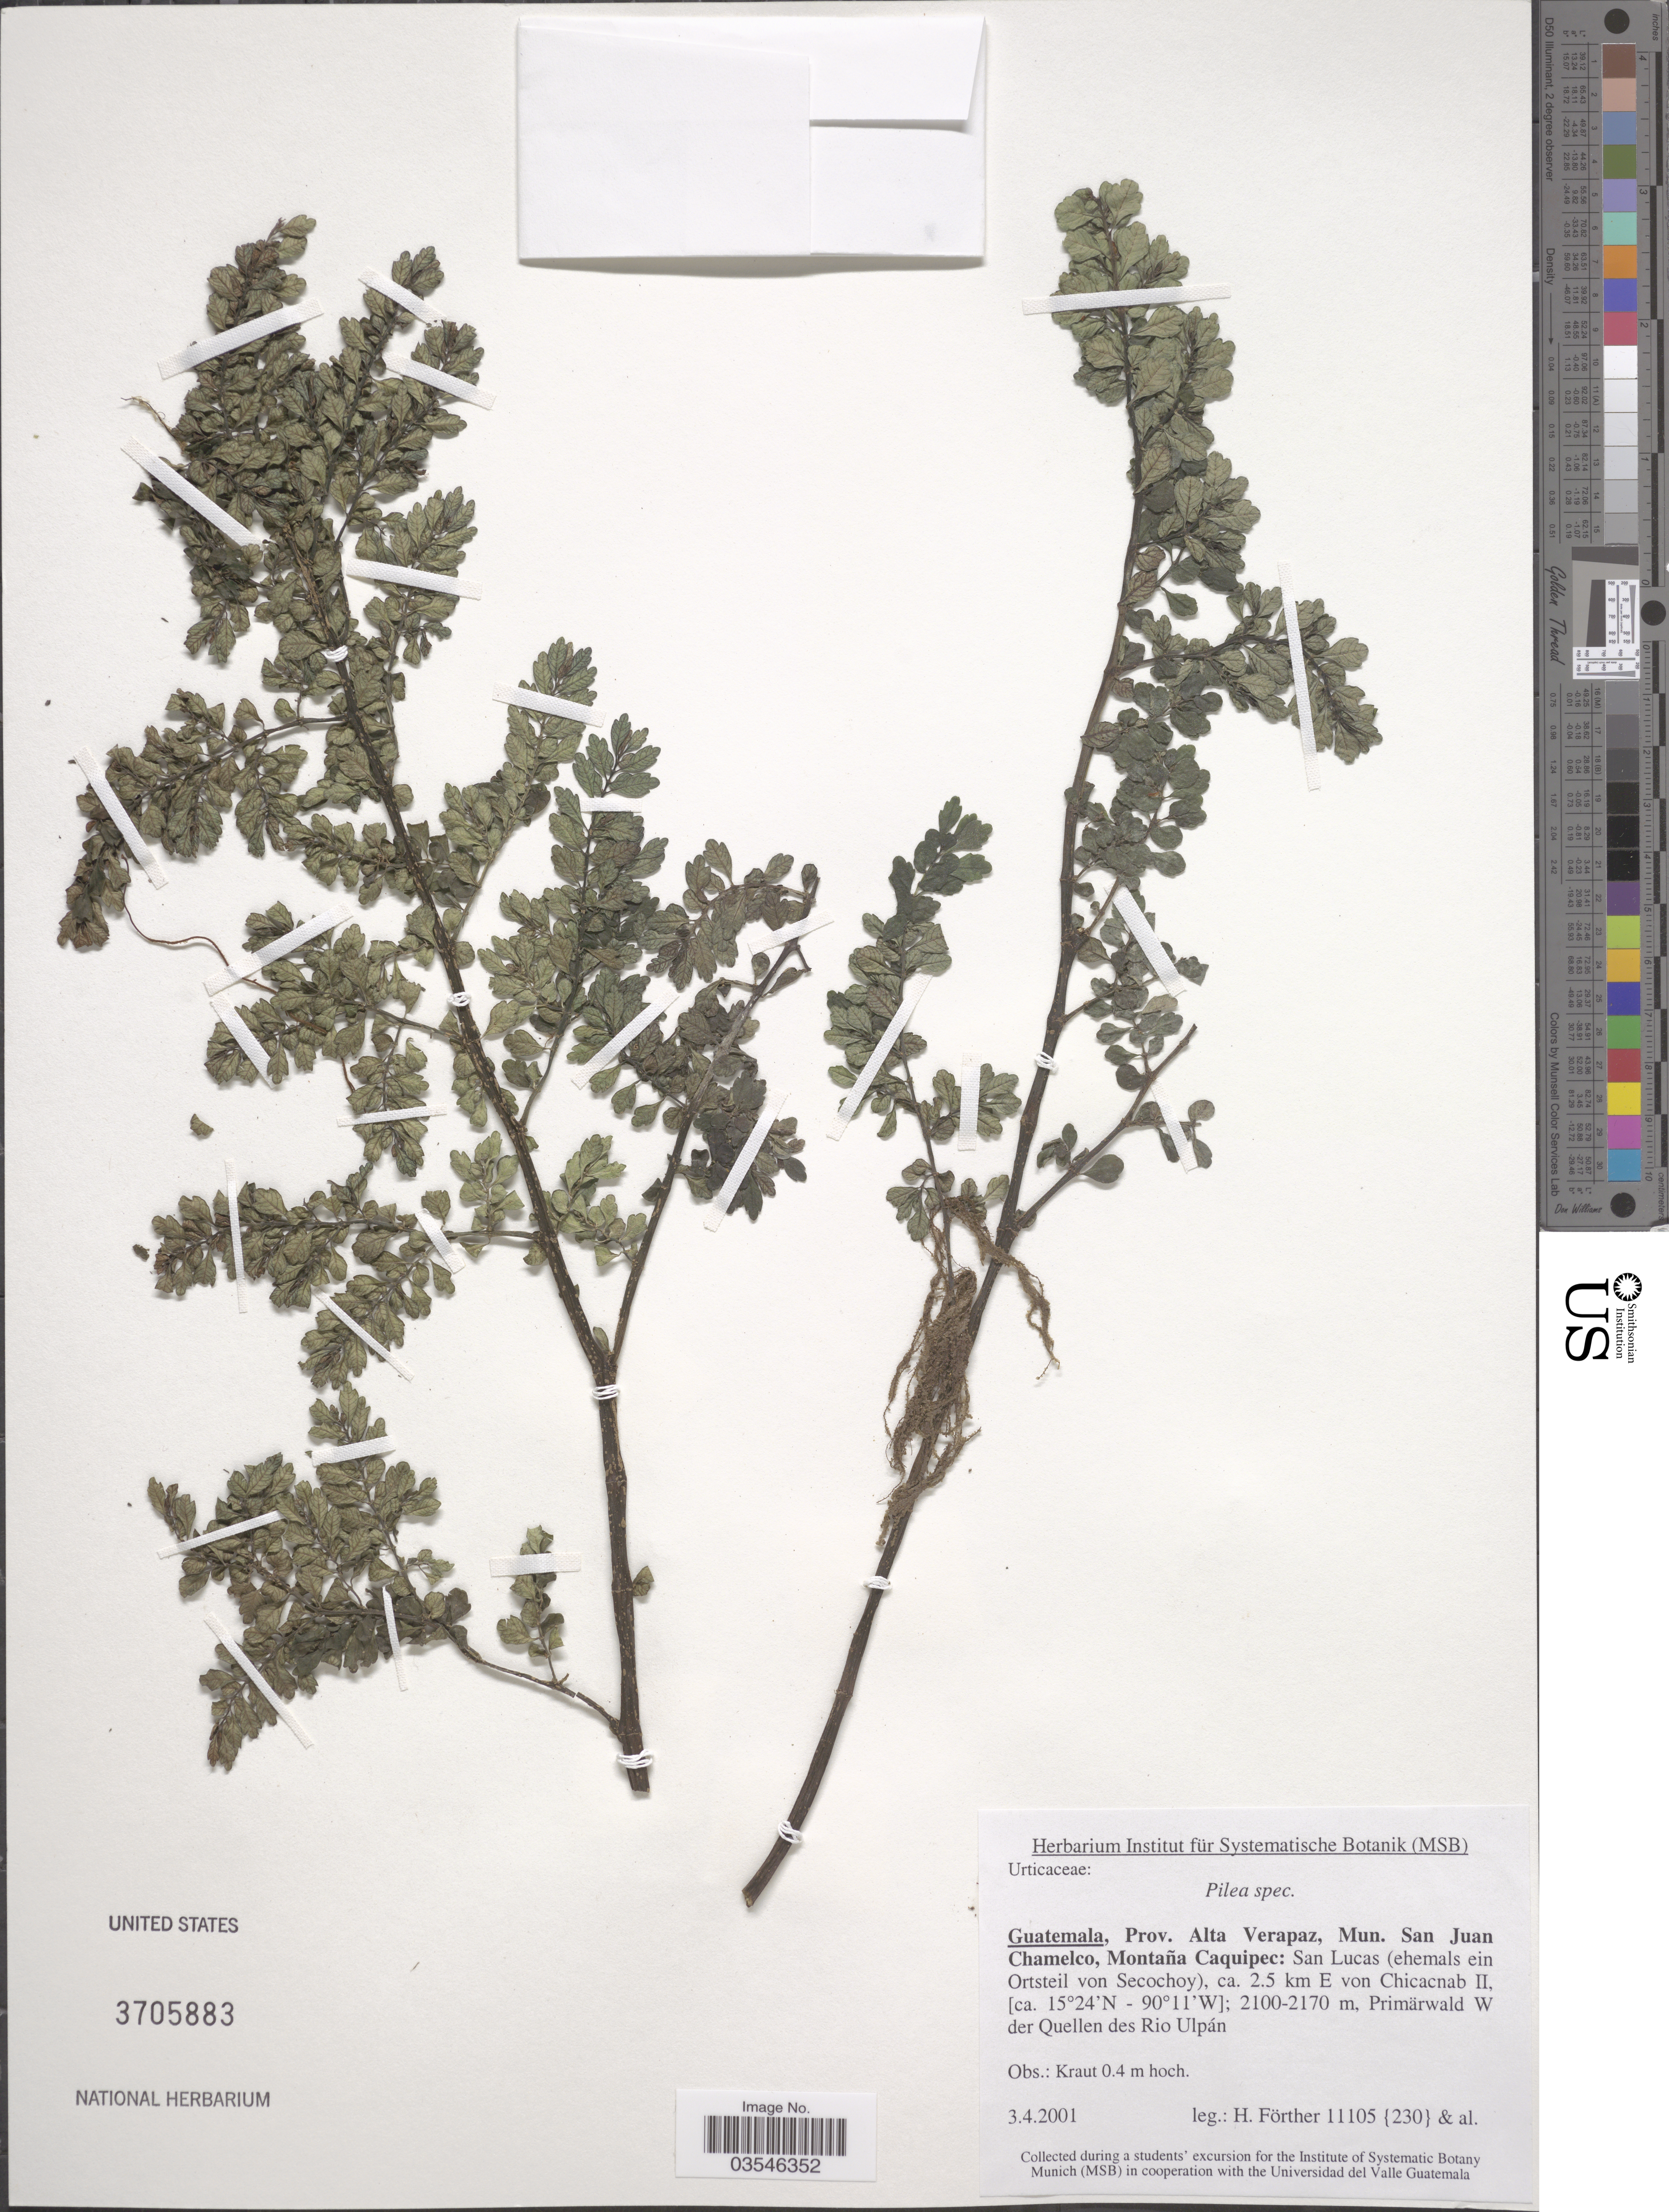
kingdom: Plantae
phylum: Tracheophyta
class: Magnoliopsida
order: Rosales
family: Urticaceae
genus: Pilea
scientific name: Pilea sp.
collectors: H. Fôrther & et al.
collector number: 11105{230}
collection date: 2001-04-03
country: Guatemala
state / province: Alta Verapaz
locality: Prov. Alta Verapaz, Mun. San Juan Chamelco, Montaña Caquipec: San Lucas (ehemals ein Ortsteil von Secochoy), ca. 2.5 km E von Chicacnab II, Primärwald W der Quellen des Rio Ulpán.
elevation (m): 2100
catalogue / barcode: US 3705883